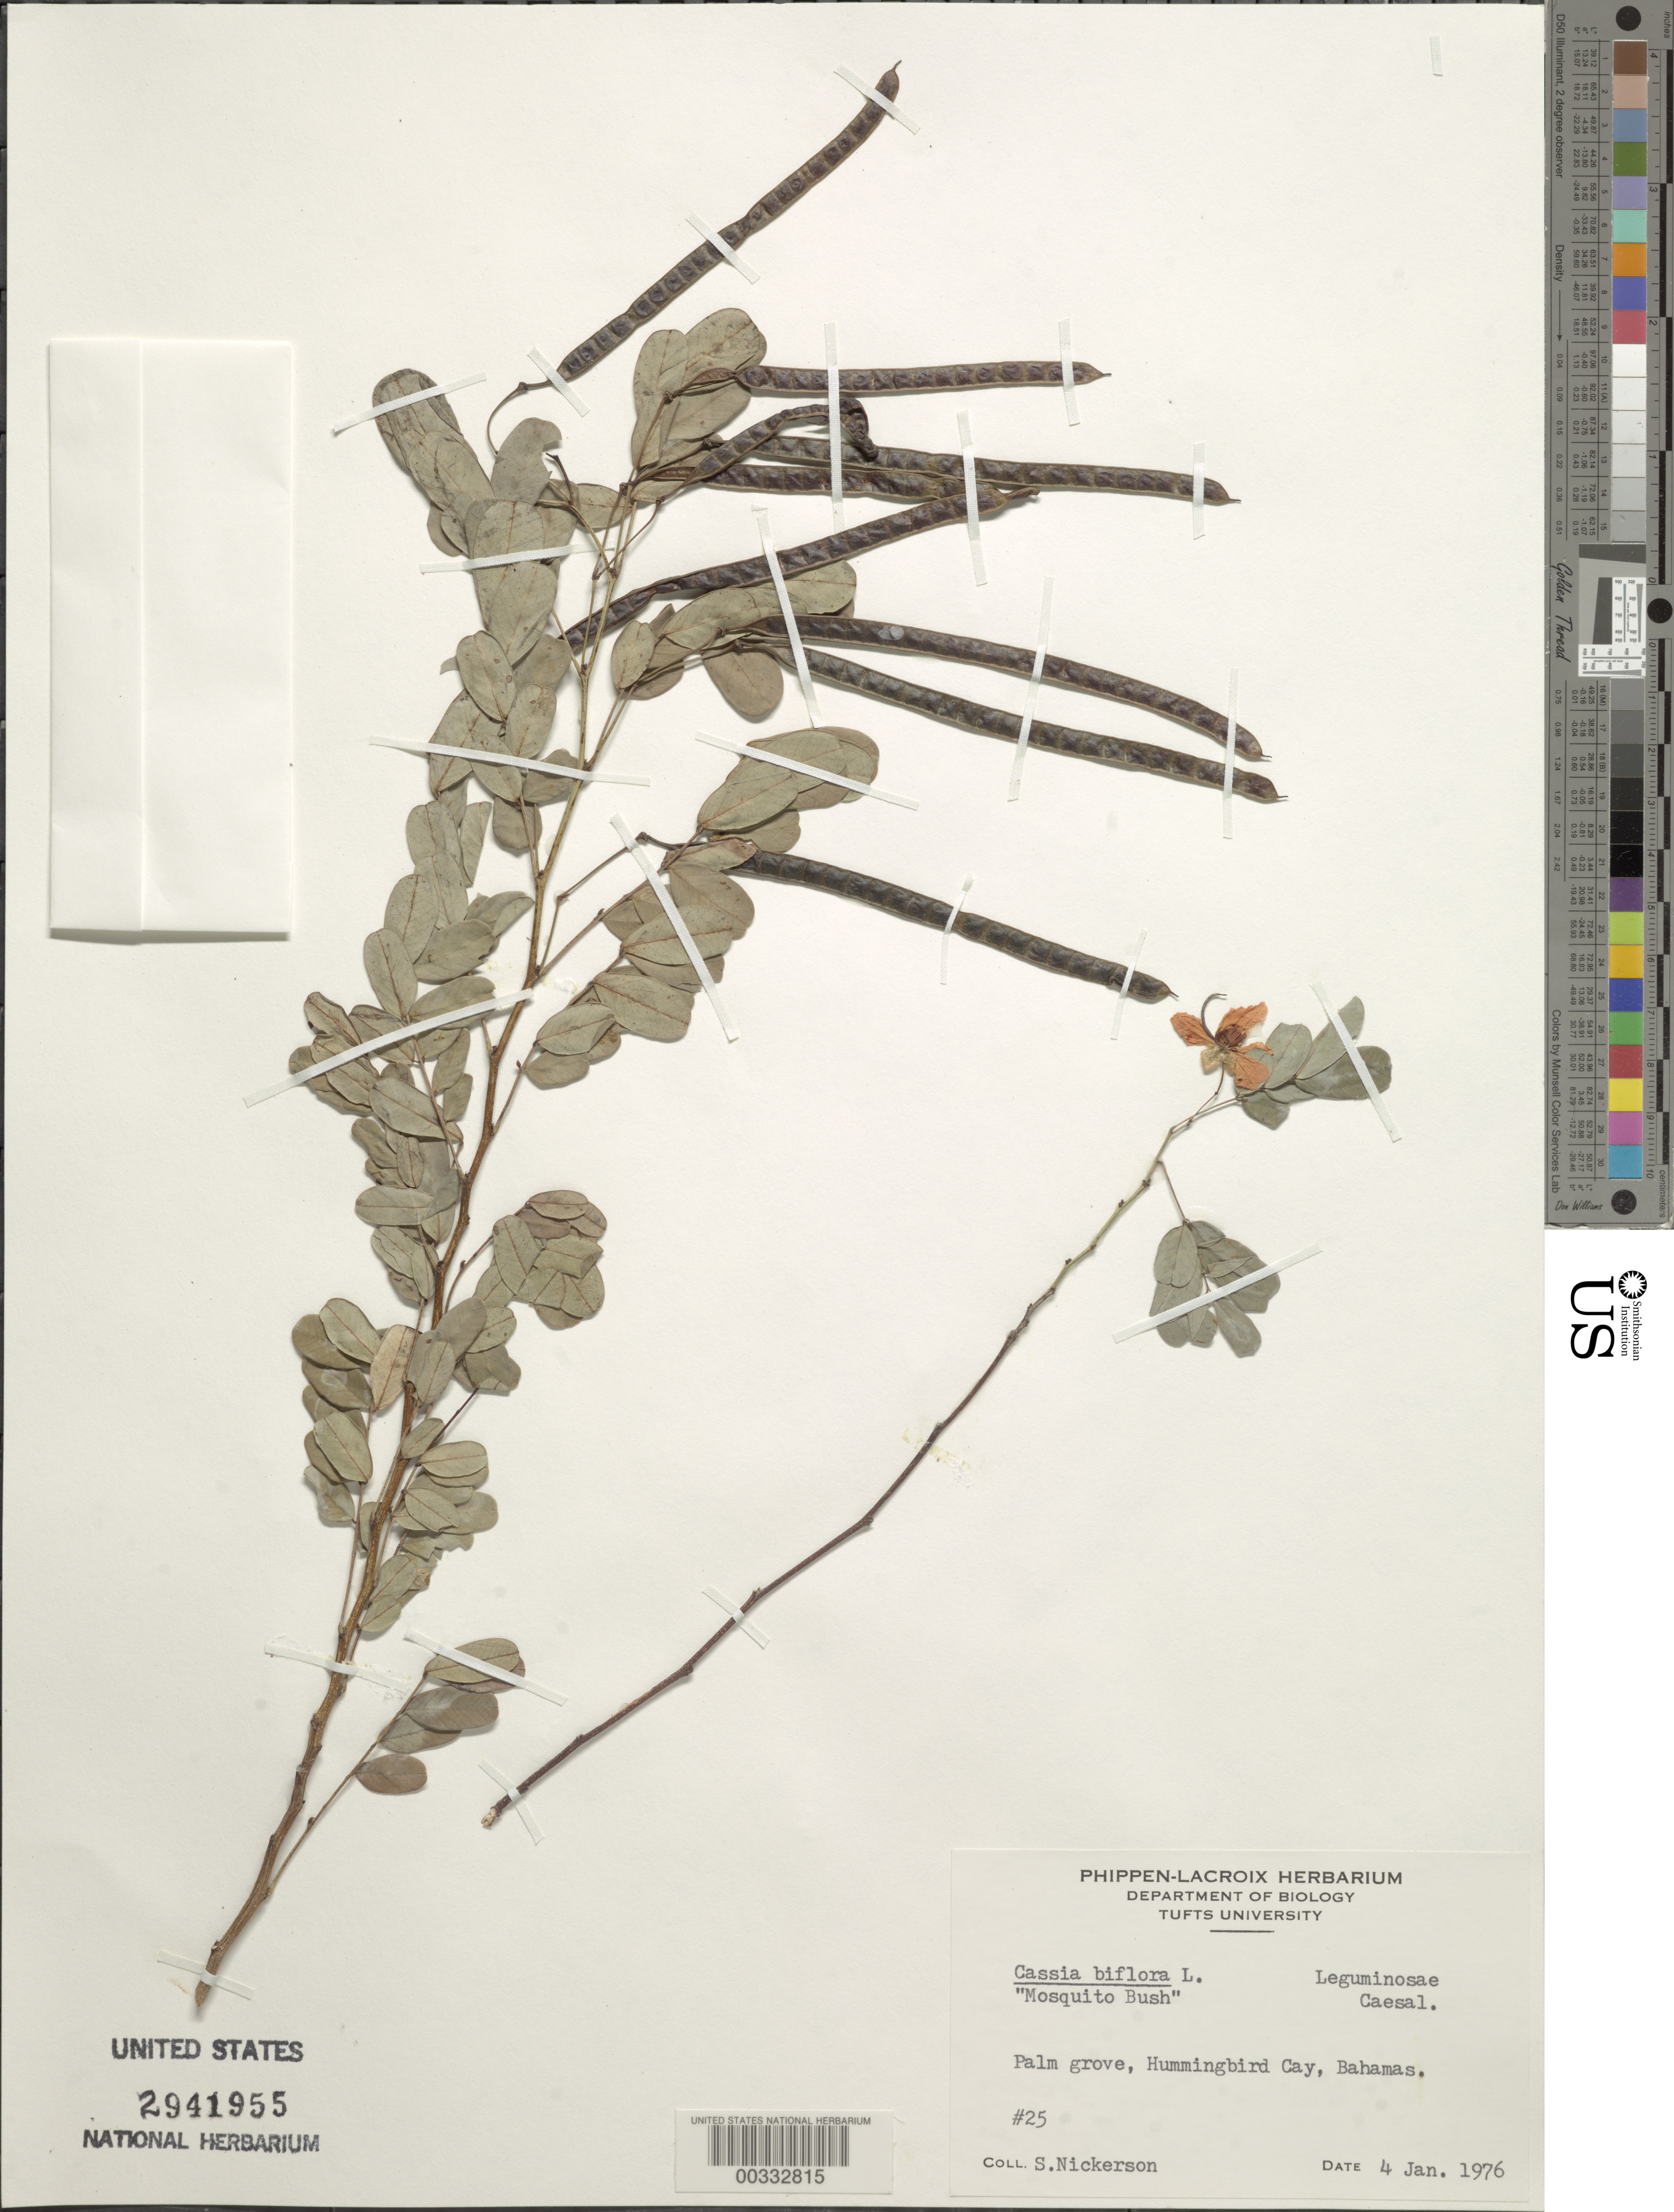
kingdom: Plantae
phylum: Tracheophyta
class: Magnoliopsida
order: Fabales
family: Fabaceae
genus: Senna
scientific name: Senna pallida var. bahamensis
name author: H.S. Irwin & Barneby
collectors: S. Nickerson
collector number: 25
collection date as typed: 04 Jan 1976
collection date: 1976-01-04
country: Bahamas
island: Hummingbird Cay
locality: Hummingbird cay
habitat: Palm grove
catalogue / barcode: US 2941955